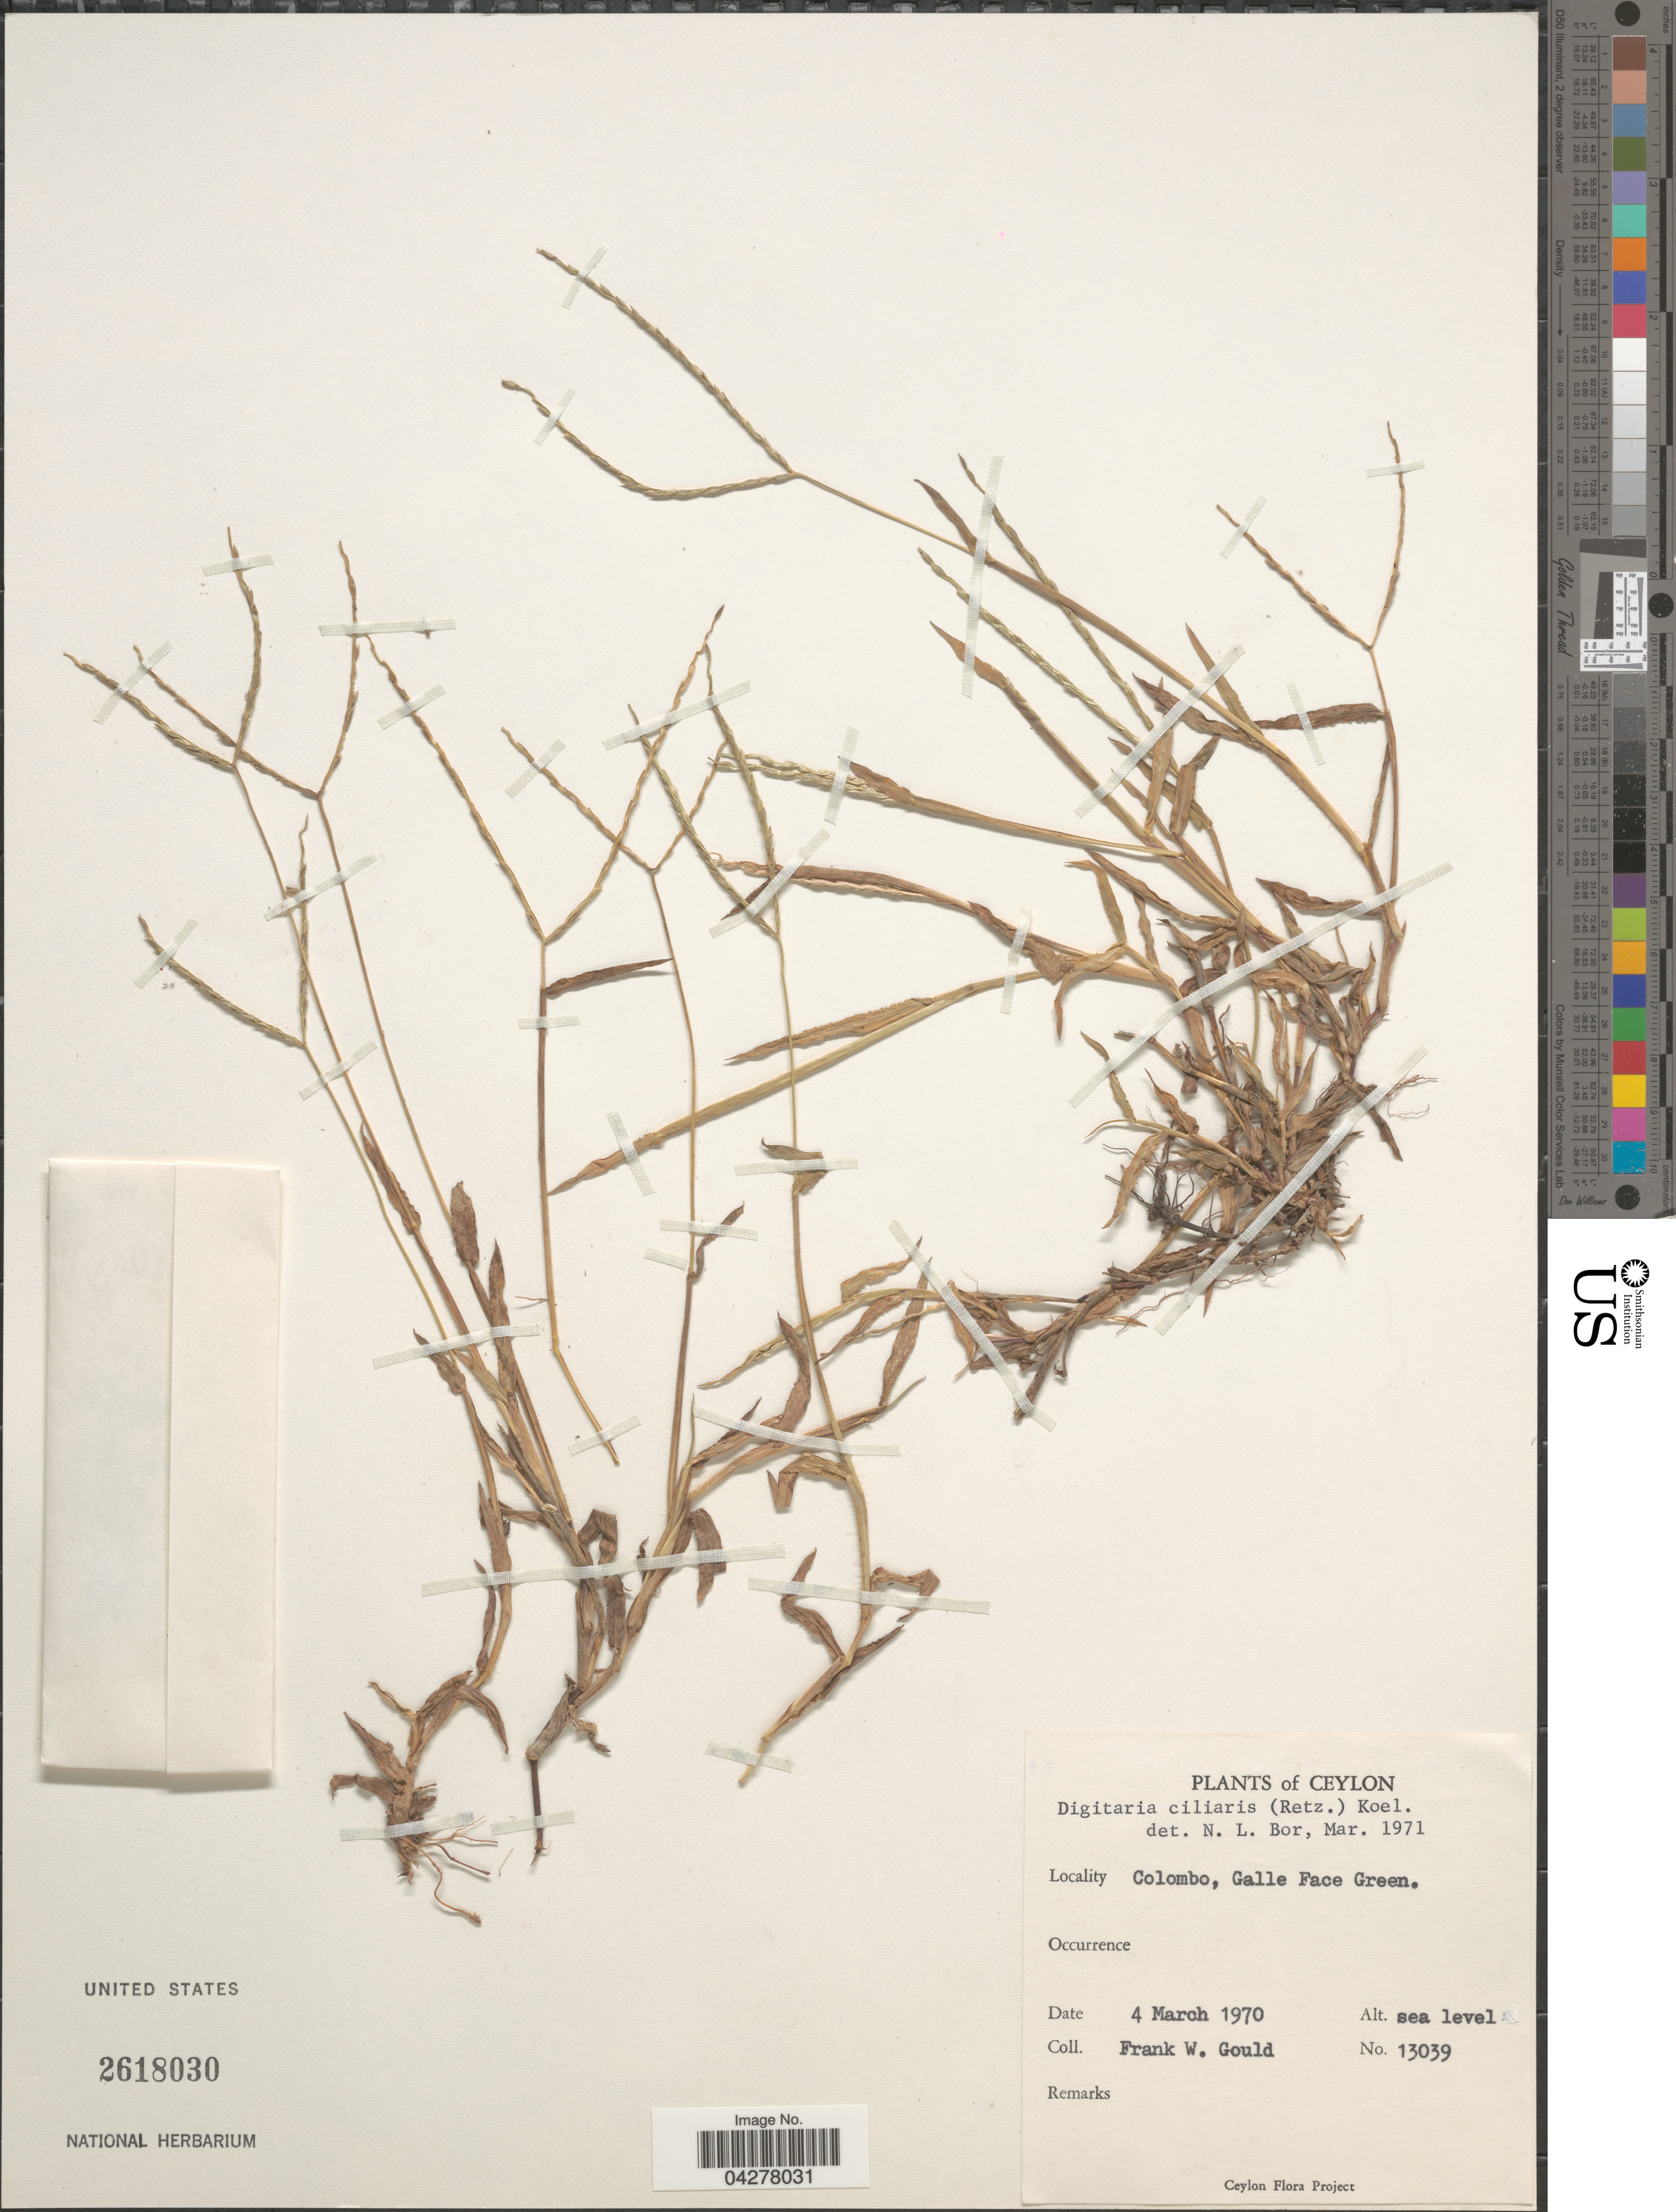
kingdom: Plantae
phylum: Tracheophyta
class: Liliopsida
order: Poales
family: Poaceae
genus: Digitaria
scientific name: Digitaria ciliaris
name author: (Retz.) Koeler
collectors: F. W. Gould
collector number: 13039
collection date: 1970-03-04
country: Sri Lanka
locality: Ceylon. Colombo, Galle Face Green.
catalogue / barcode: US 2618030